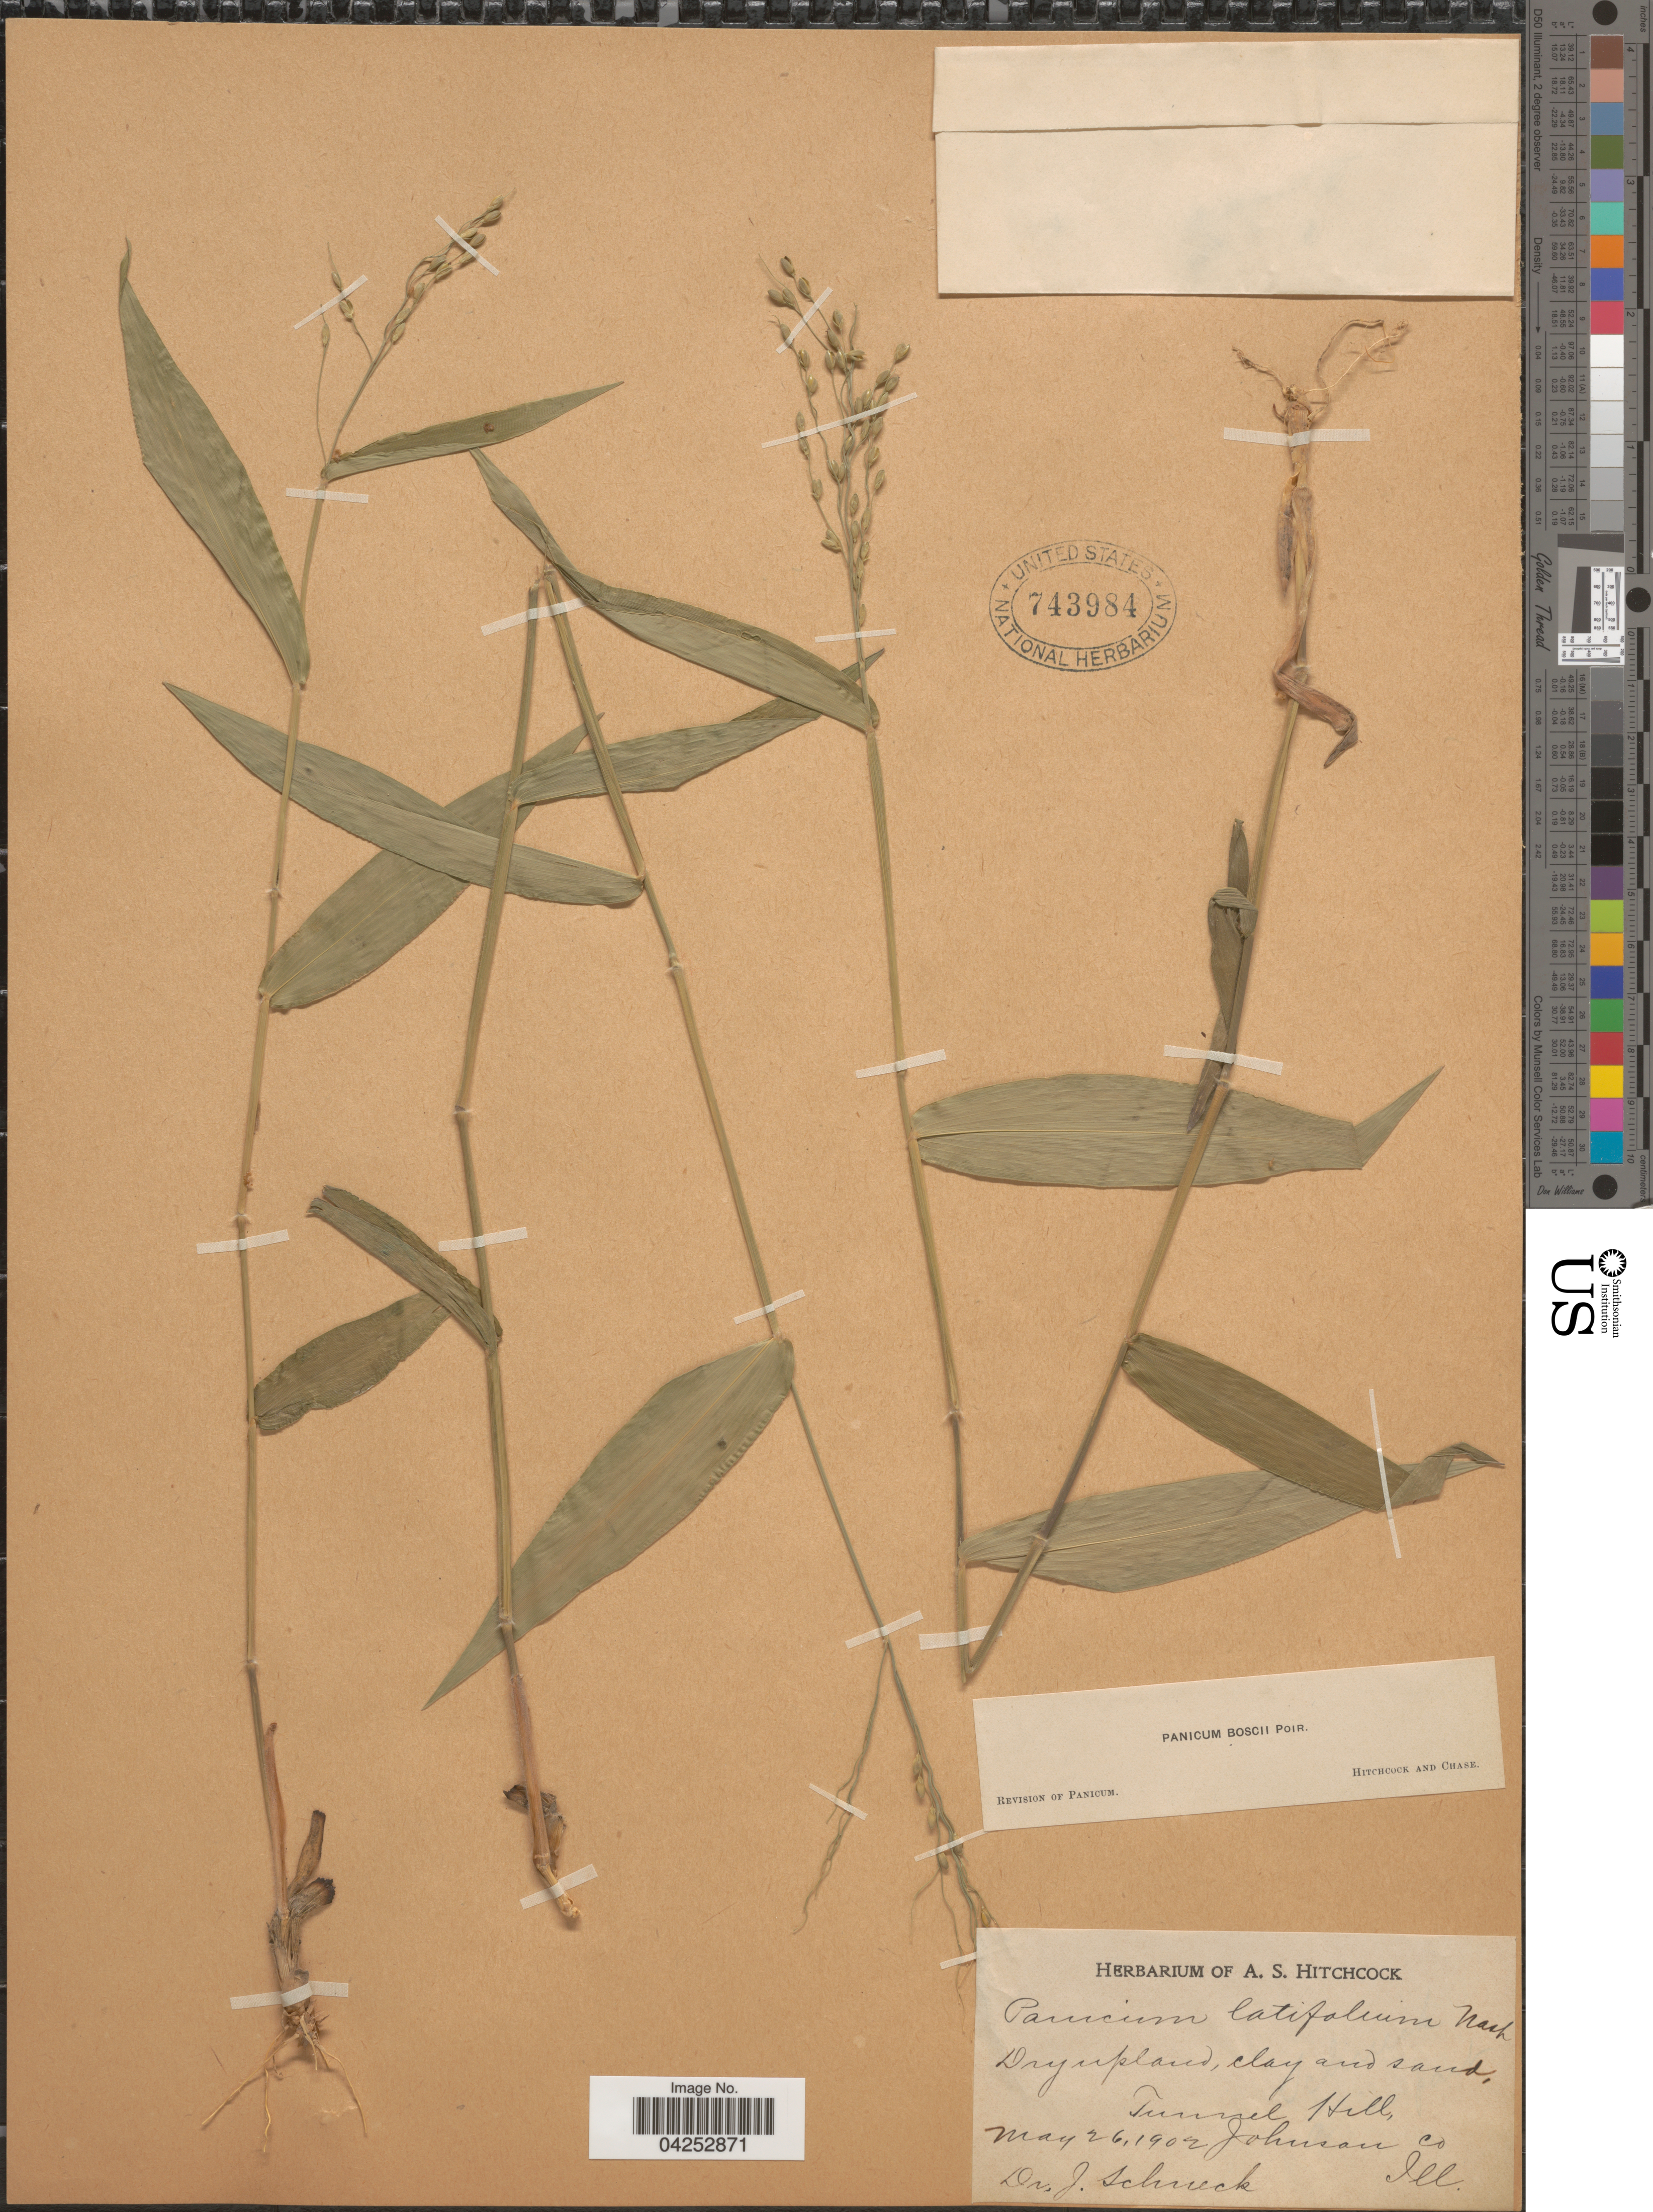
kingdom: Plantae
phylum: Tracheophyta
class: Liliopsida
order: Poales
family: Poaceae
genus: Dichanthelium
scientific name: Dichanthelium boscii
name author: (Poir.) Gould & C.A. Clark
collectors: J. Schneck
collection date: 1902-05-26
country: United States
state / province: Illinois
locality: Dry upland, clay and sand, Tunnel Hill, Johnson co.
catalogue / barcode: US 743984